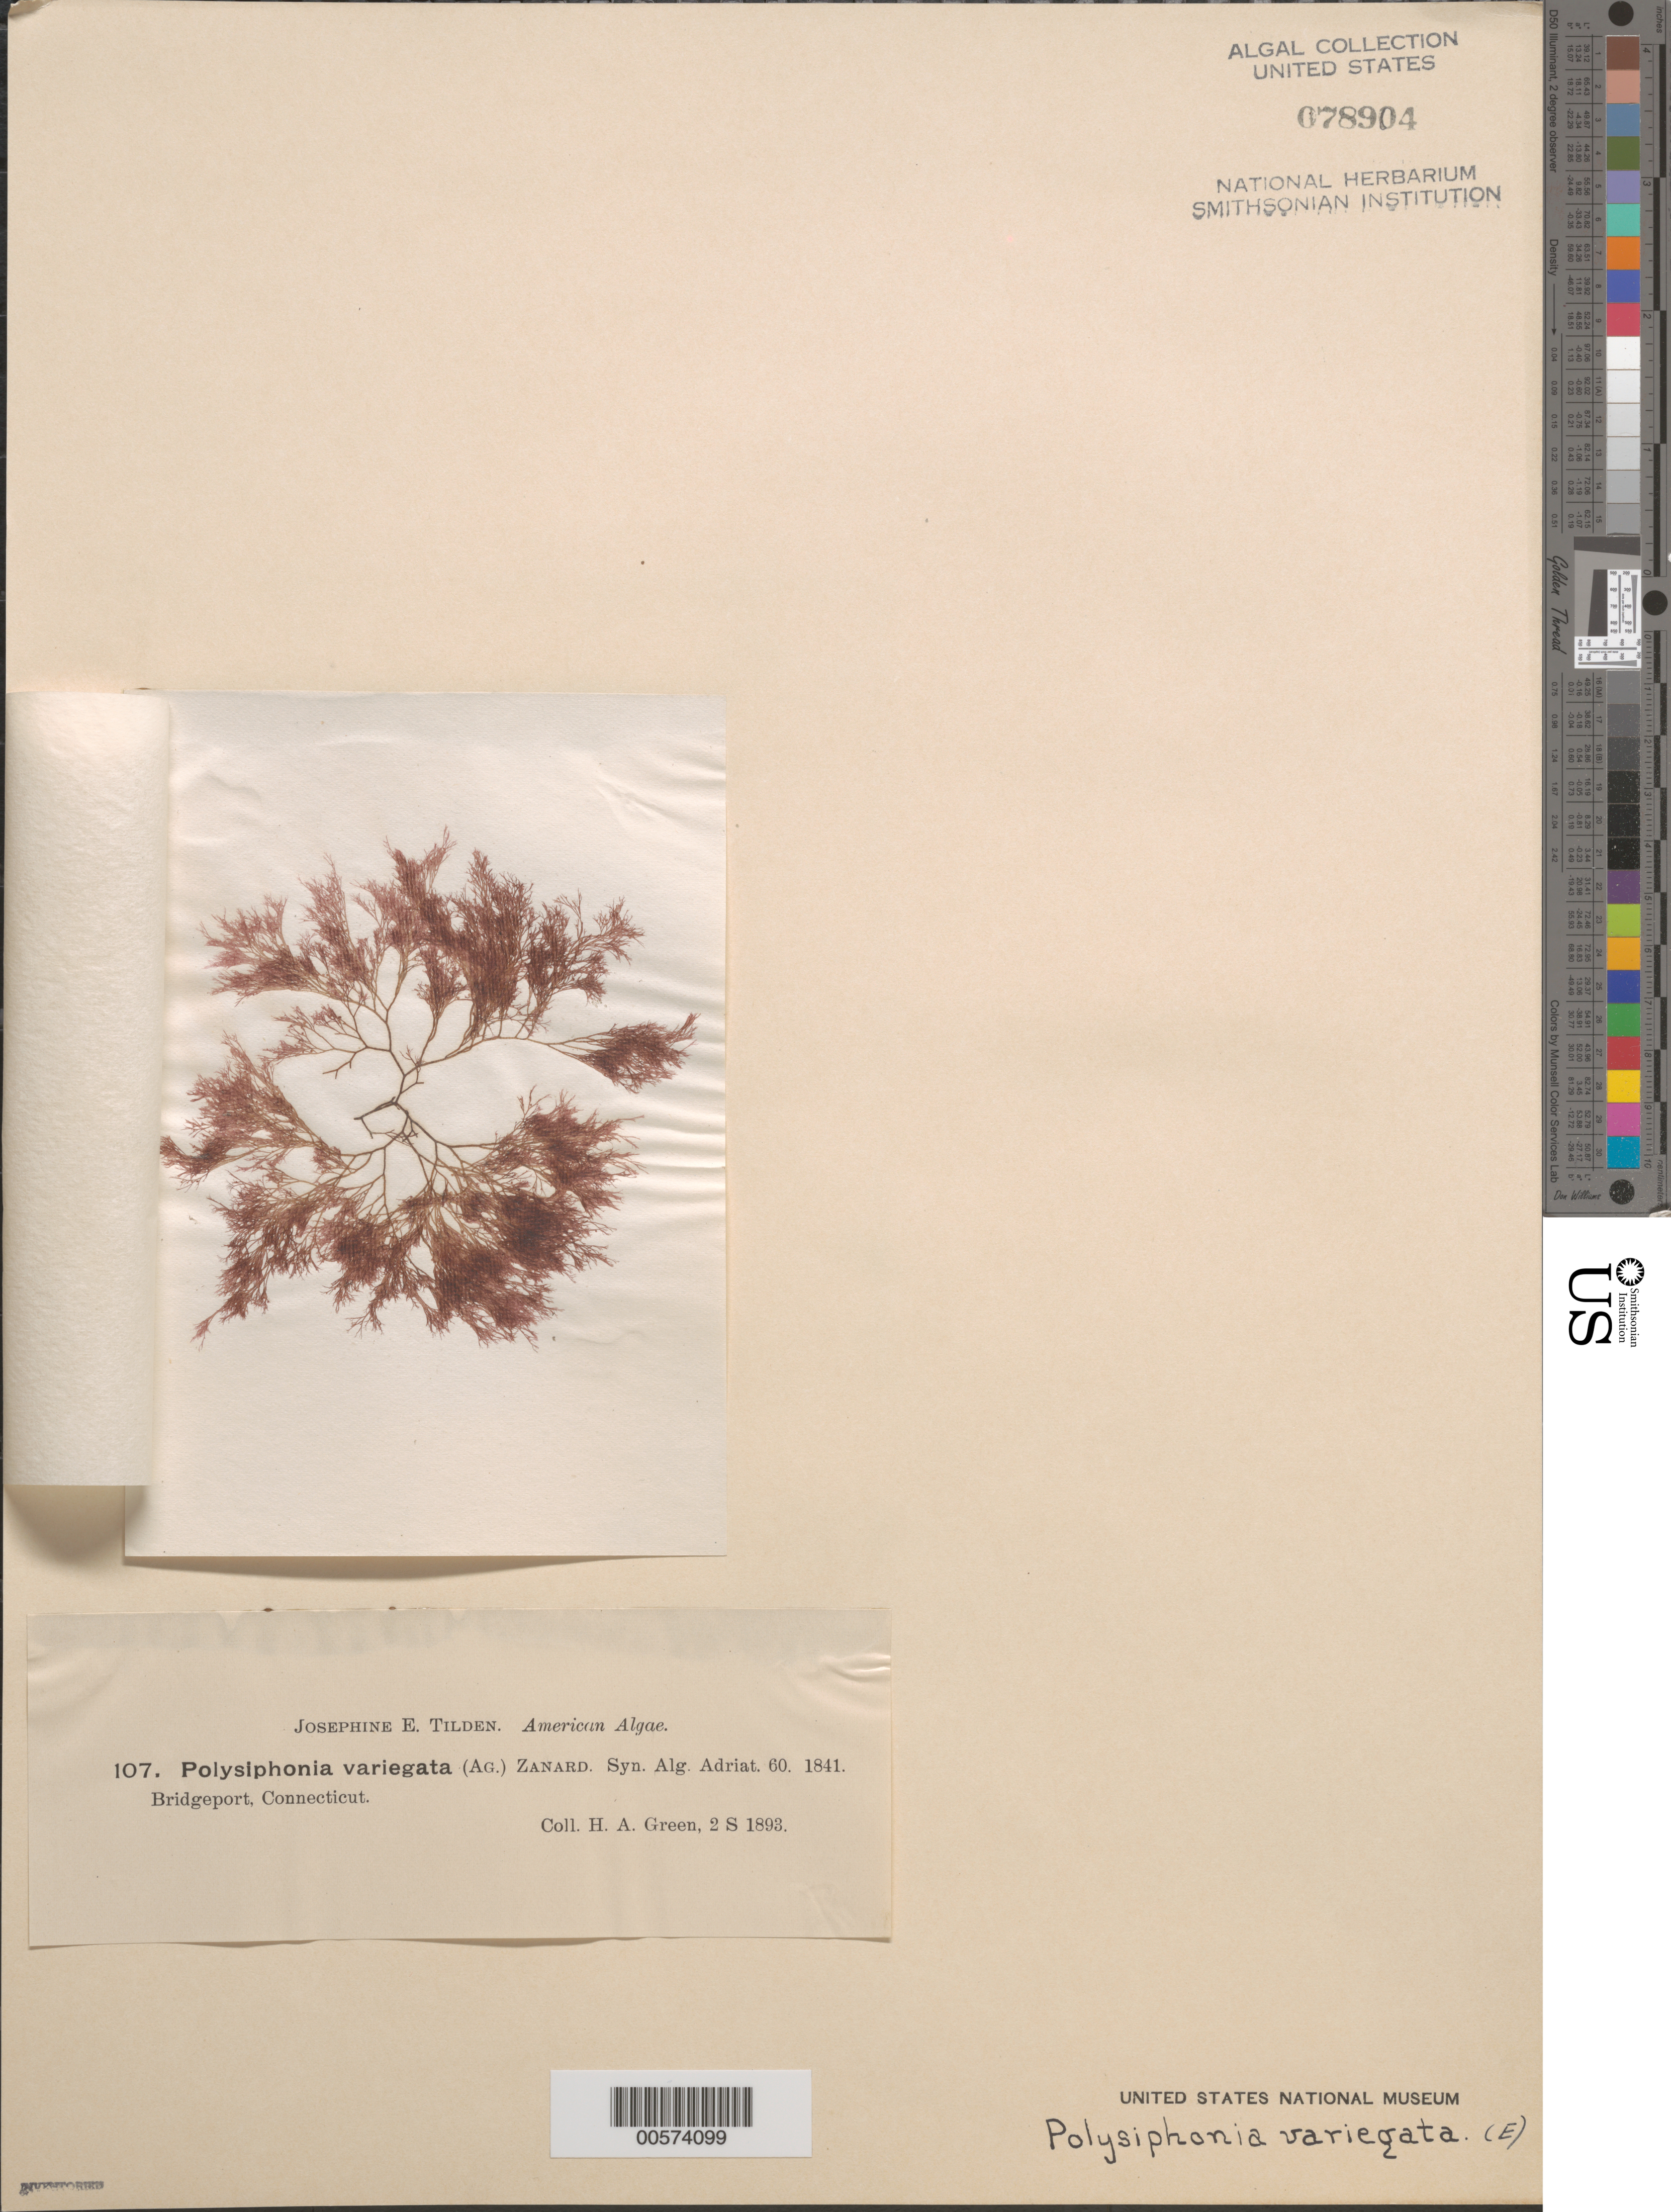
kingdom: Plantae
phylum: Rhodophyta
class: Florideophyceae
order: Ceramiales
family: Rhodomelaceae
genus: Carradoriella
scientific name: Carradoriella denudata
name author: (Dillwyn) Savoie & G.W. Saunders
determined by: Algae name updating Project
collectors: H. Green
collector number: JET 107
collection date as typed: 02 Sep 1893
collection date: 1893-09-02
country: United States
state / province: Connecticut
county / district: Fairfield County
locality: Bridgeport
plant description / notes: Tilden, American Algae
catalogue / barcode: US 78904